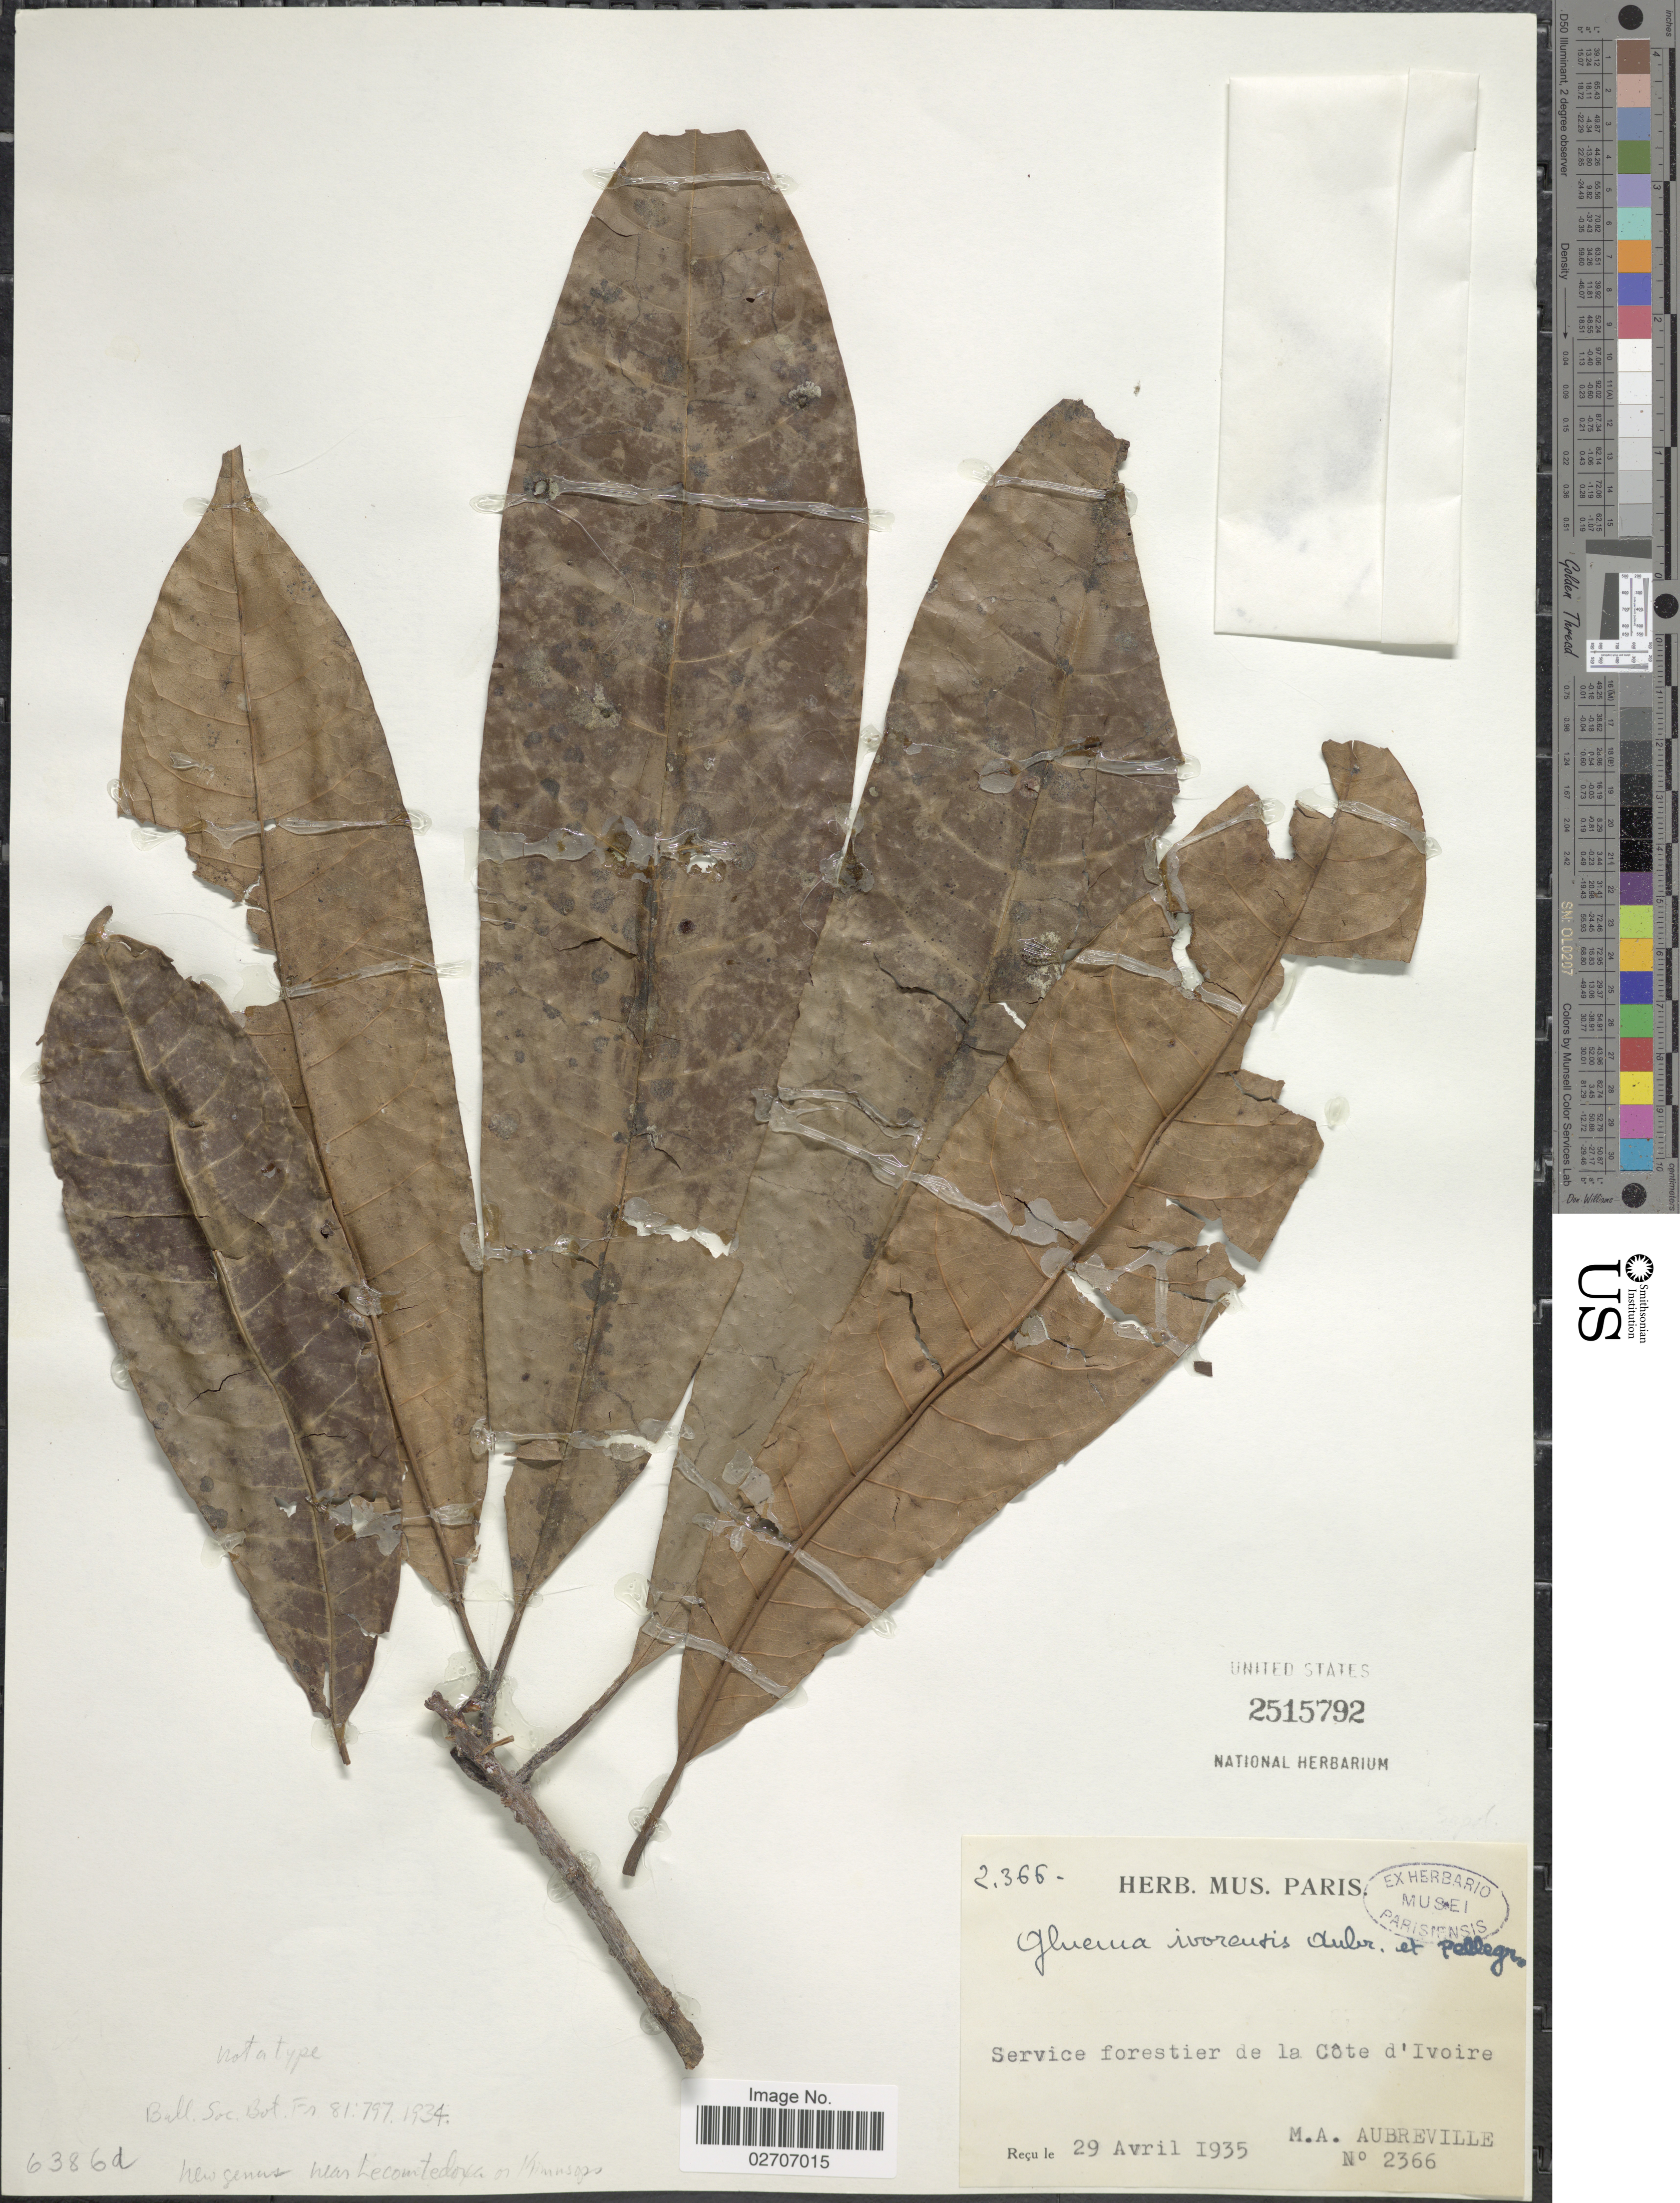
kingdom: Plantae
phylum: Tracheophyta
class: Magnoliopsida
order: Ericales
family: Sapotaceae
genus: Gluema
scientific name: Gluema ivorensis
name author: Aubrév. & Pellegr.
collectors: M. Aubreville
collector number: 2366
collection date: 1935-04-29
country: Ivory Coast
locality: Service forestier de la Côte d'Ivoire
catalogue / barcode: US 2515792